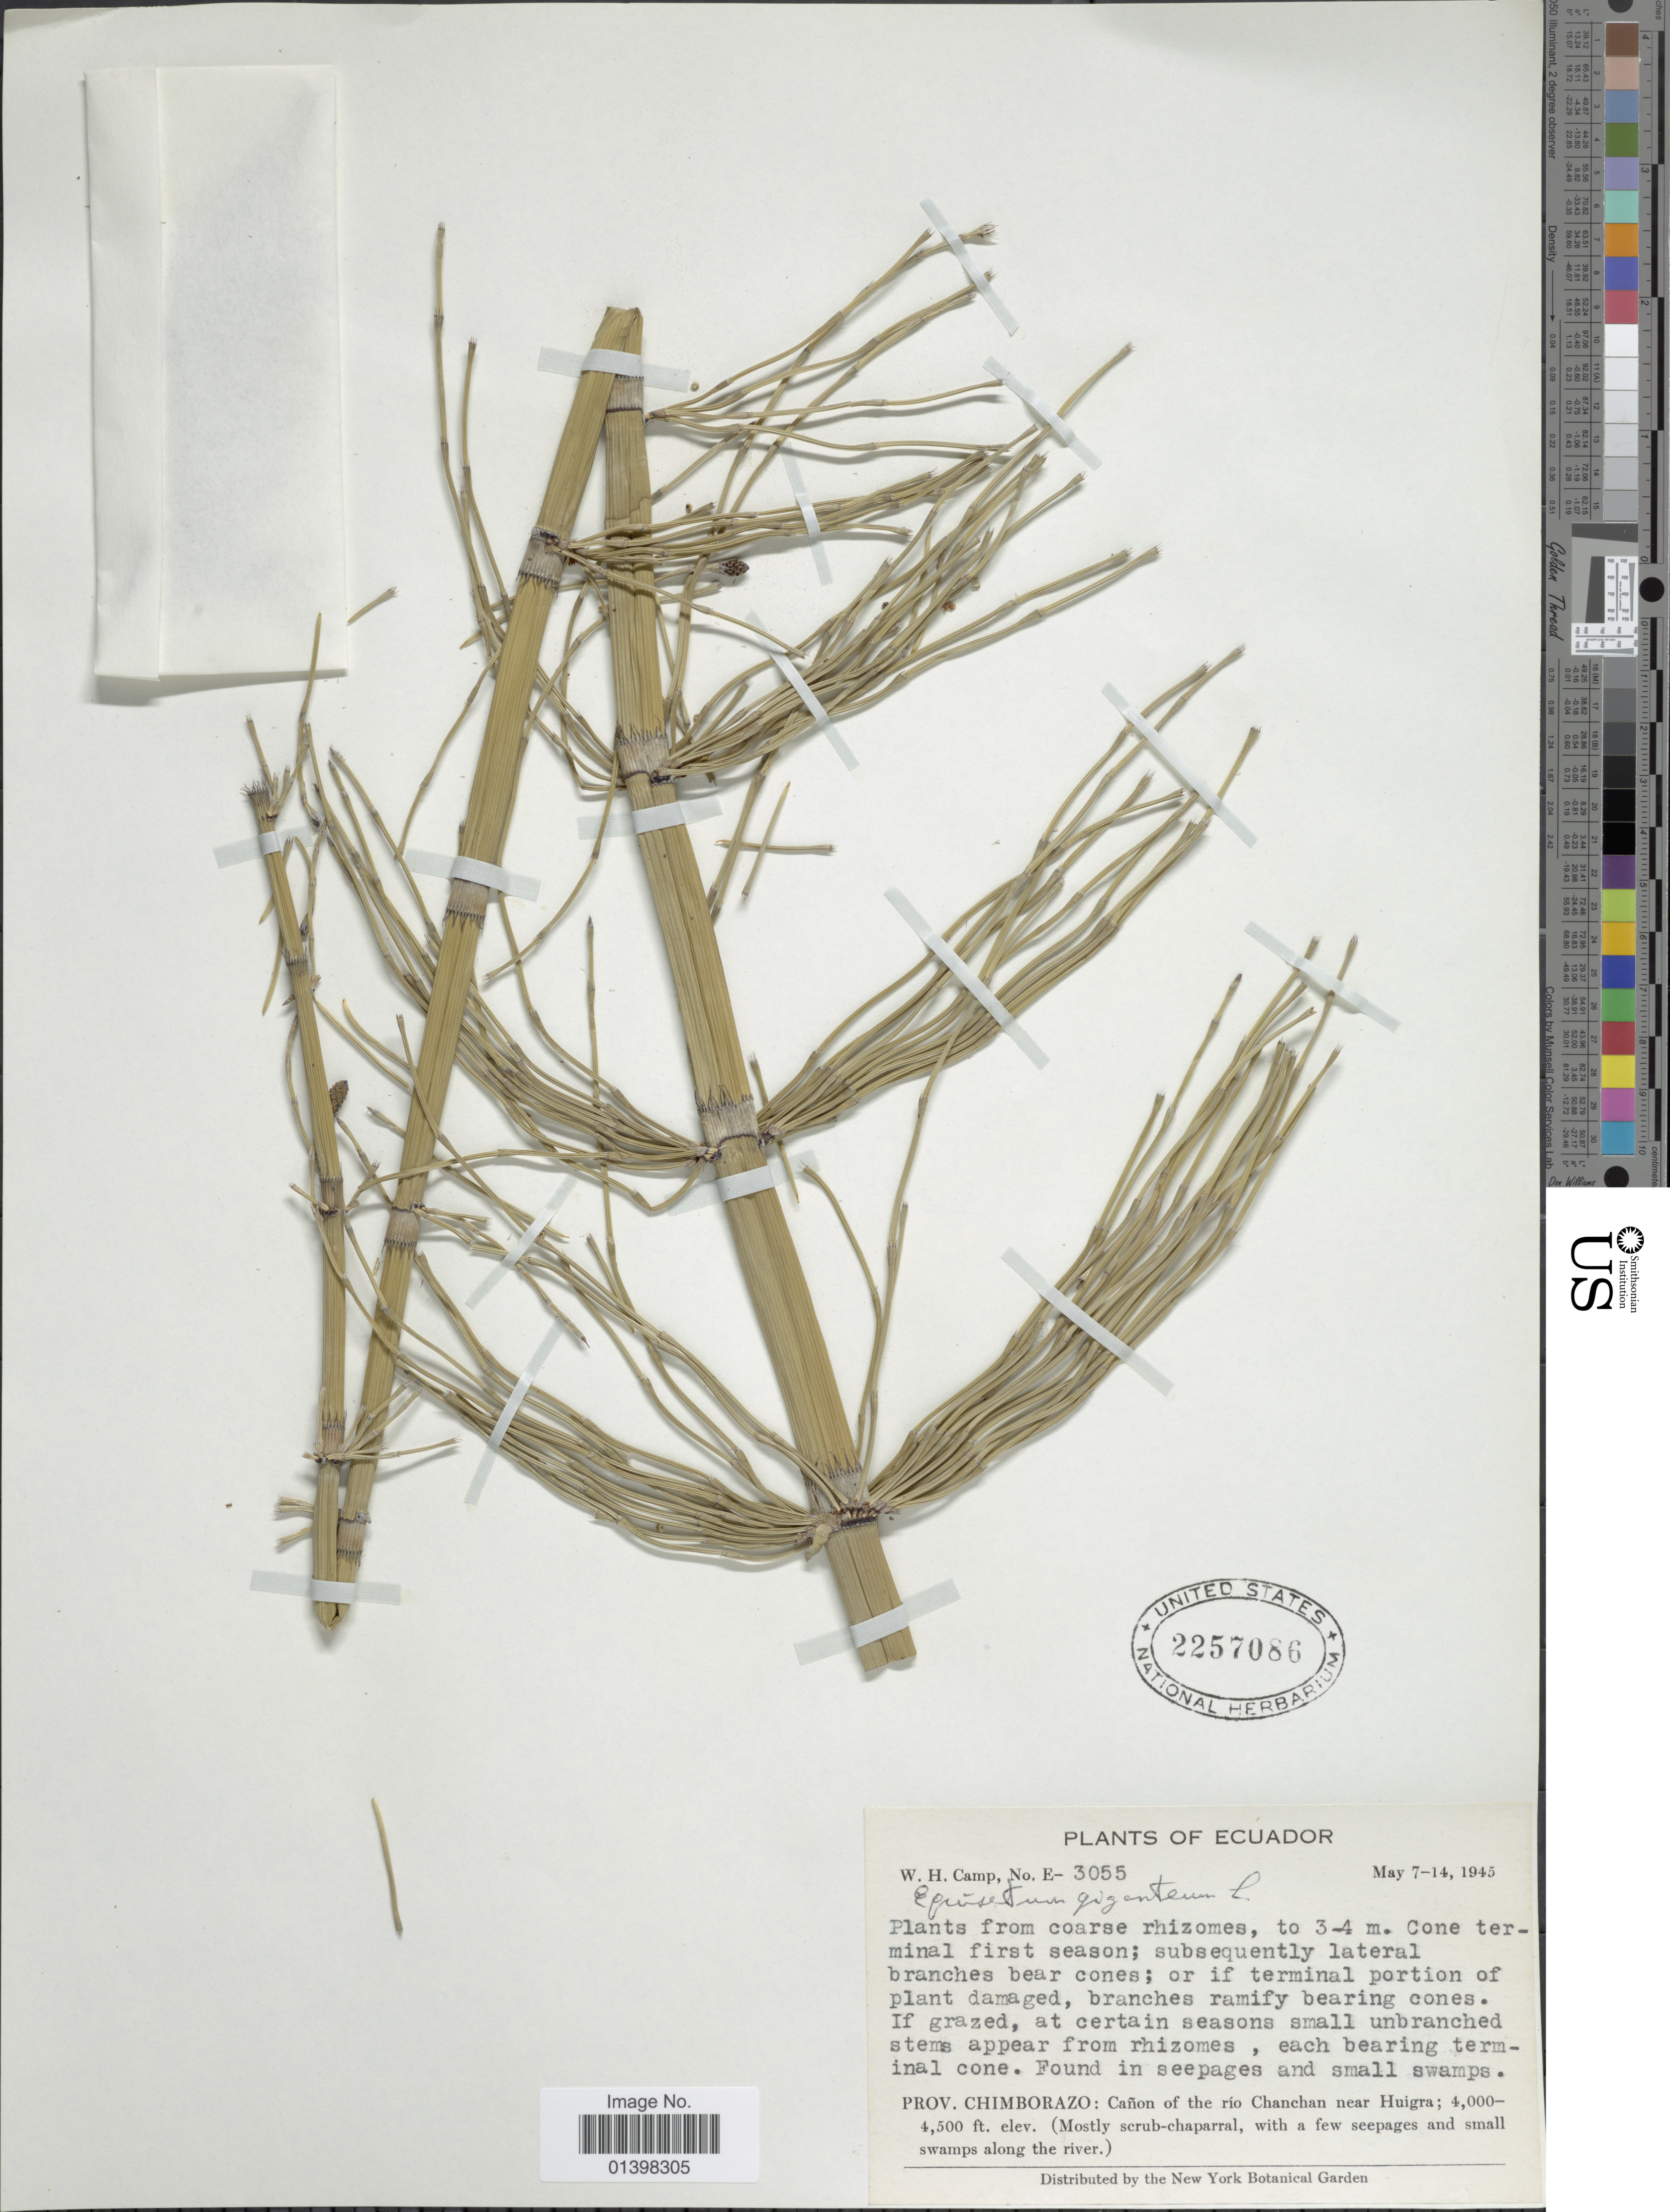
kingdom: Plantae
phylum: Tracheophyta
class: Polypodiopsida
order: Equisetales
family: Equisetaceae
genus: Equisetum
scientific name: Equisetum giganteum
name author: L.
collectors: W. H. Camp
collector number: E-3055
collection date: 1945-05-07/1945-05-14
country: Ecuador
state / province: Chimborazo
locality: Cañon of the río Chanchan near Huigra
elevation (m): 1219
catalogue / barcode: US 2257086